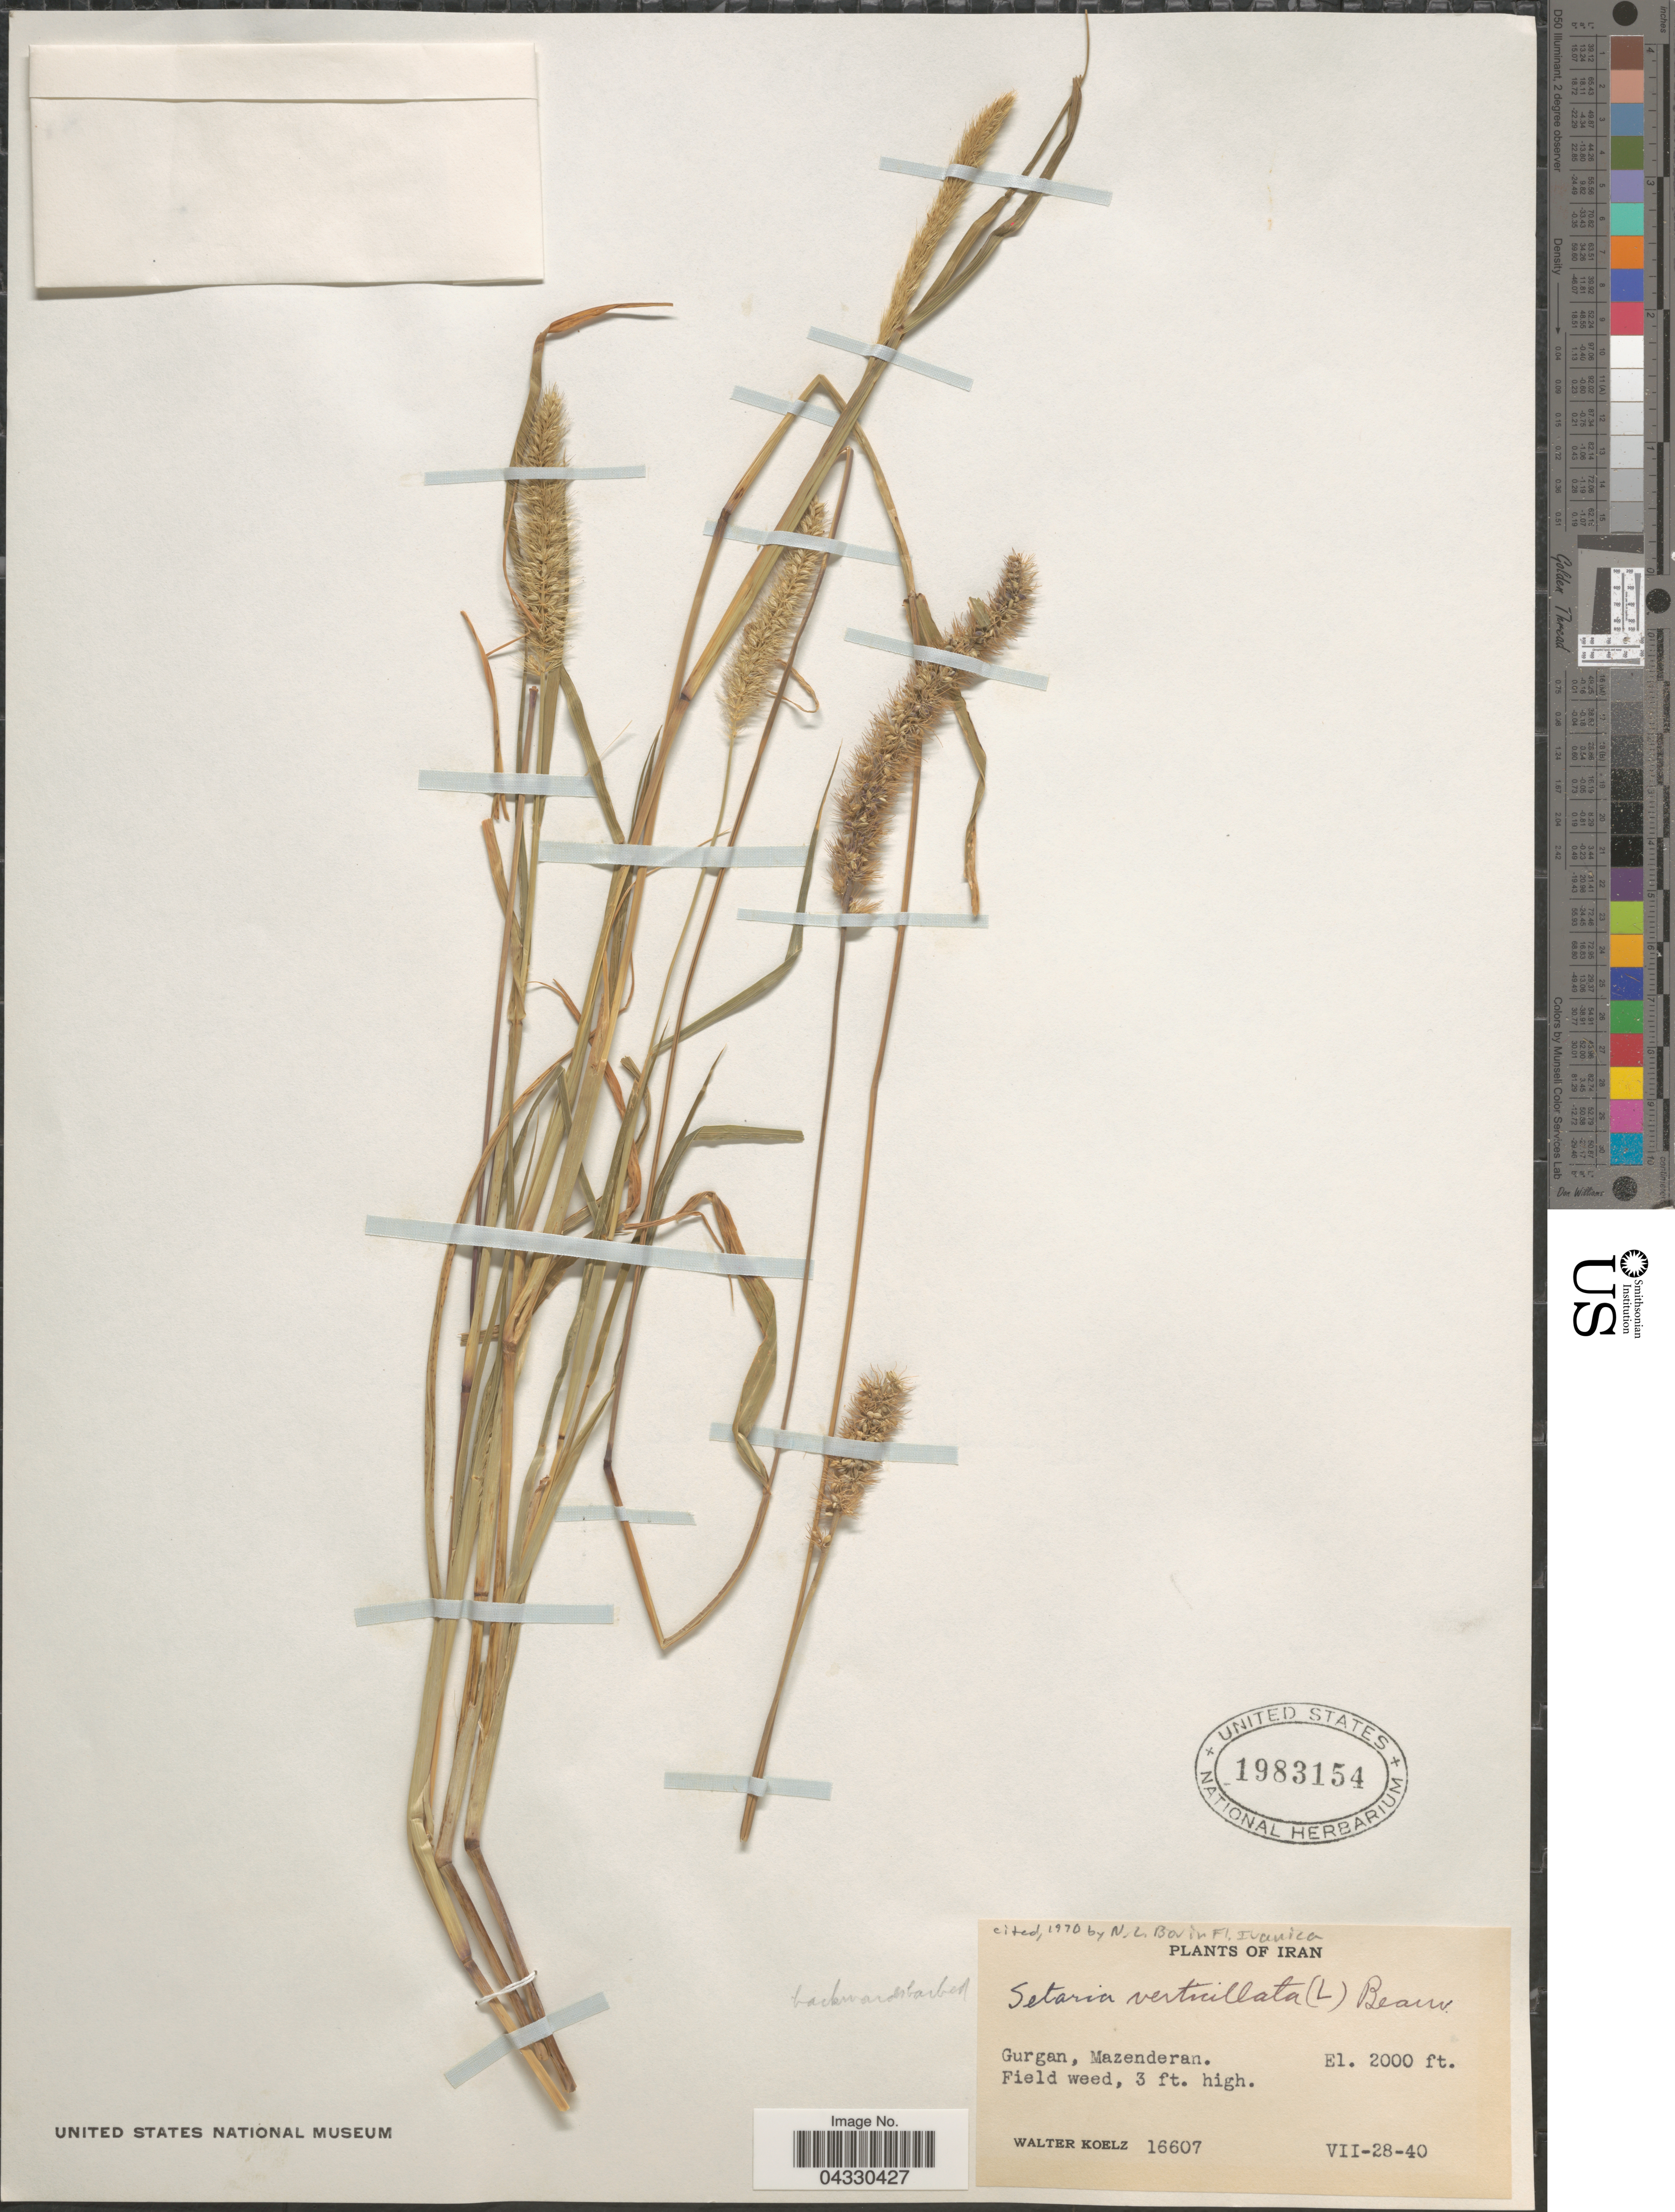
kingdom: Plantae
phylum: Tracheophyta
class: Liliopsida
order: Poales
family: Poaceae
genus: Setaria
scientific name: Setaria verticillata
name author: (L.) P. Beauv.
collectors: W. N. Koelz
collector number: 16607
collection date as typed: Transcribed d/m/y: 28/7/40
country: Iran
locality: Gurgan, Mazenderan.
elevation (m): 610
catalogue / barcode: US 1983154